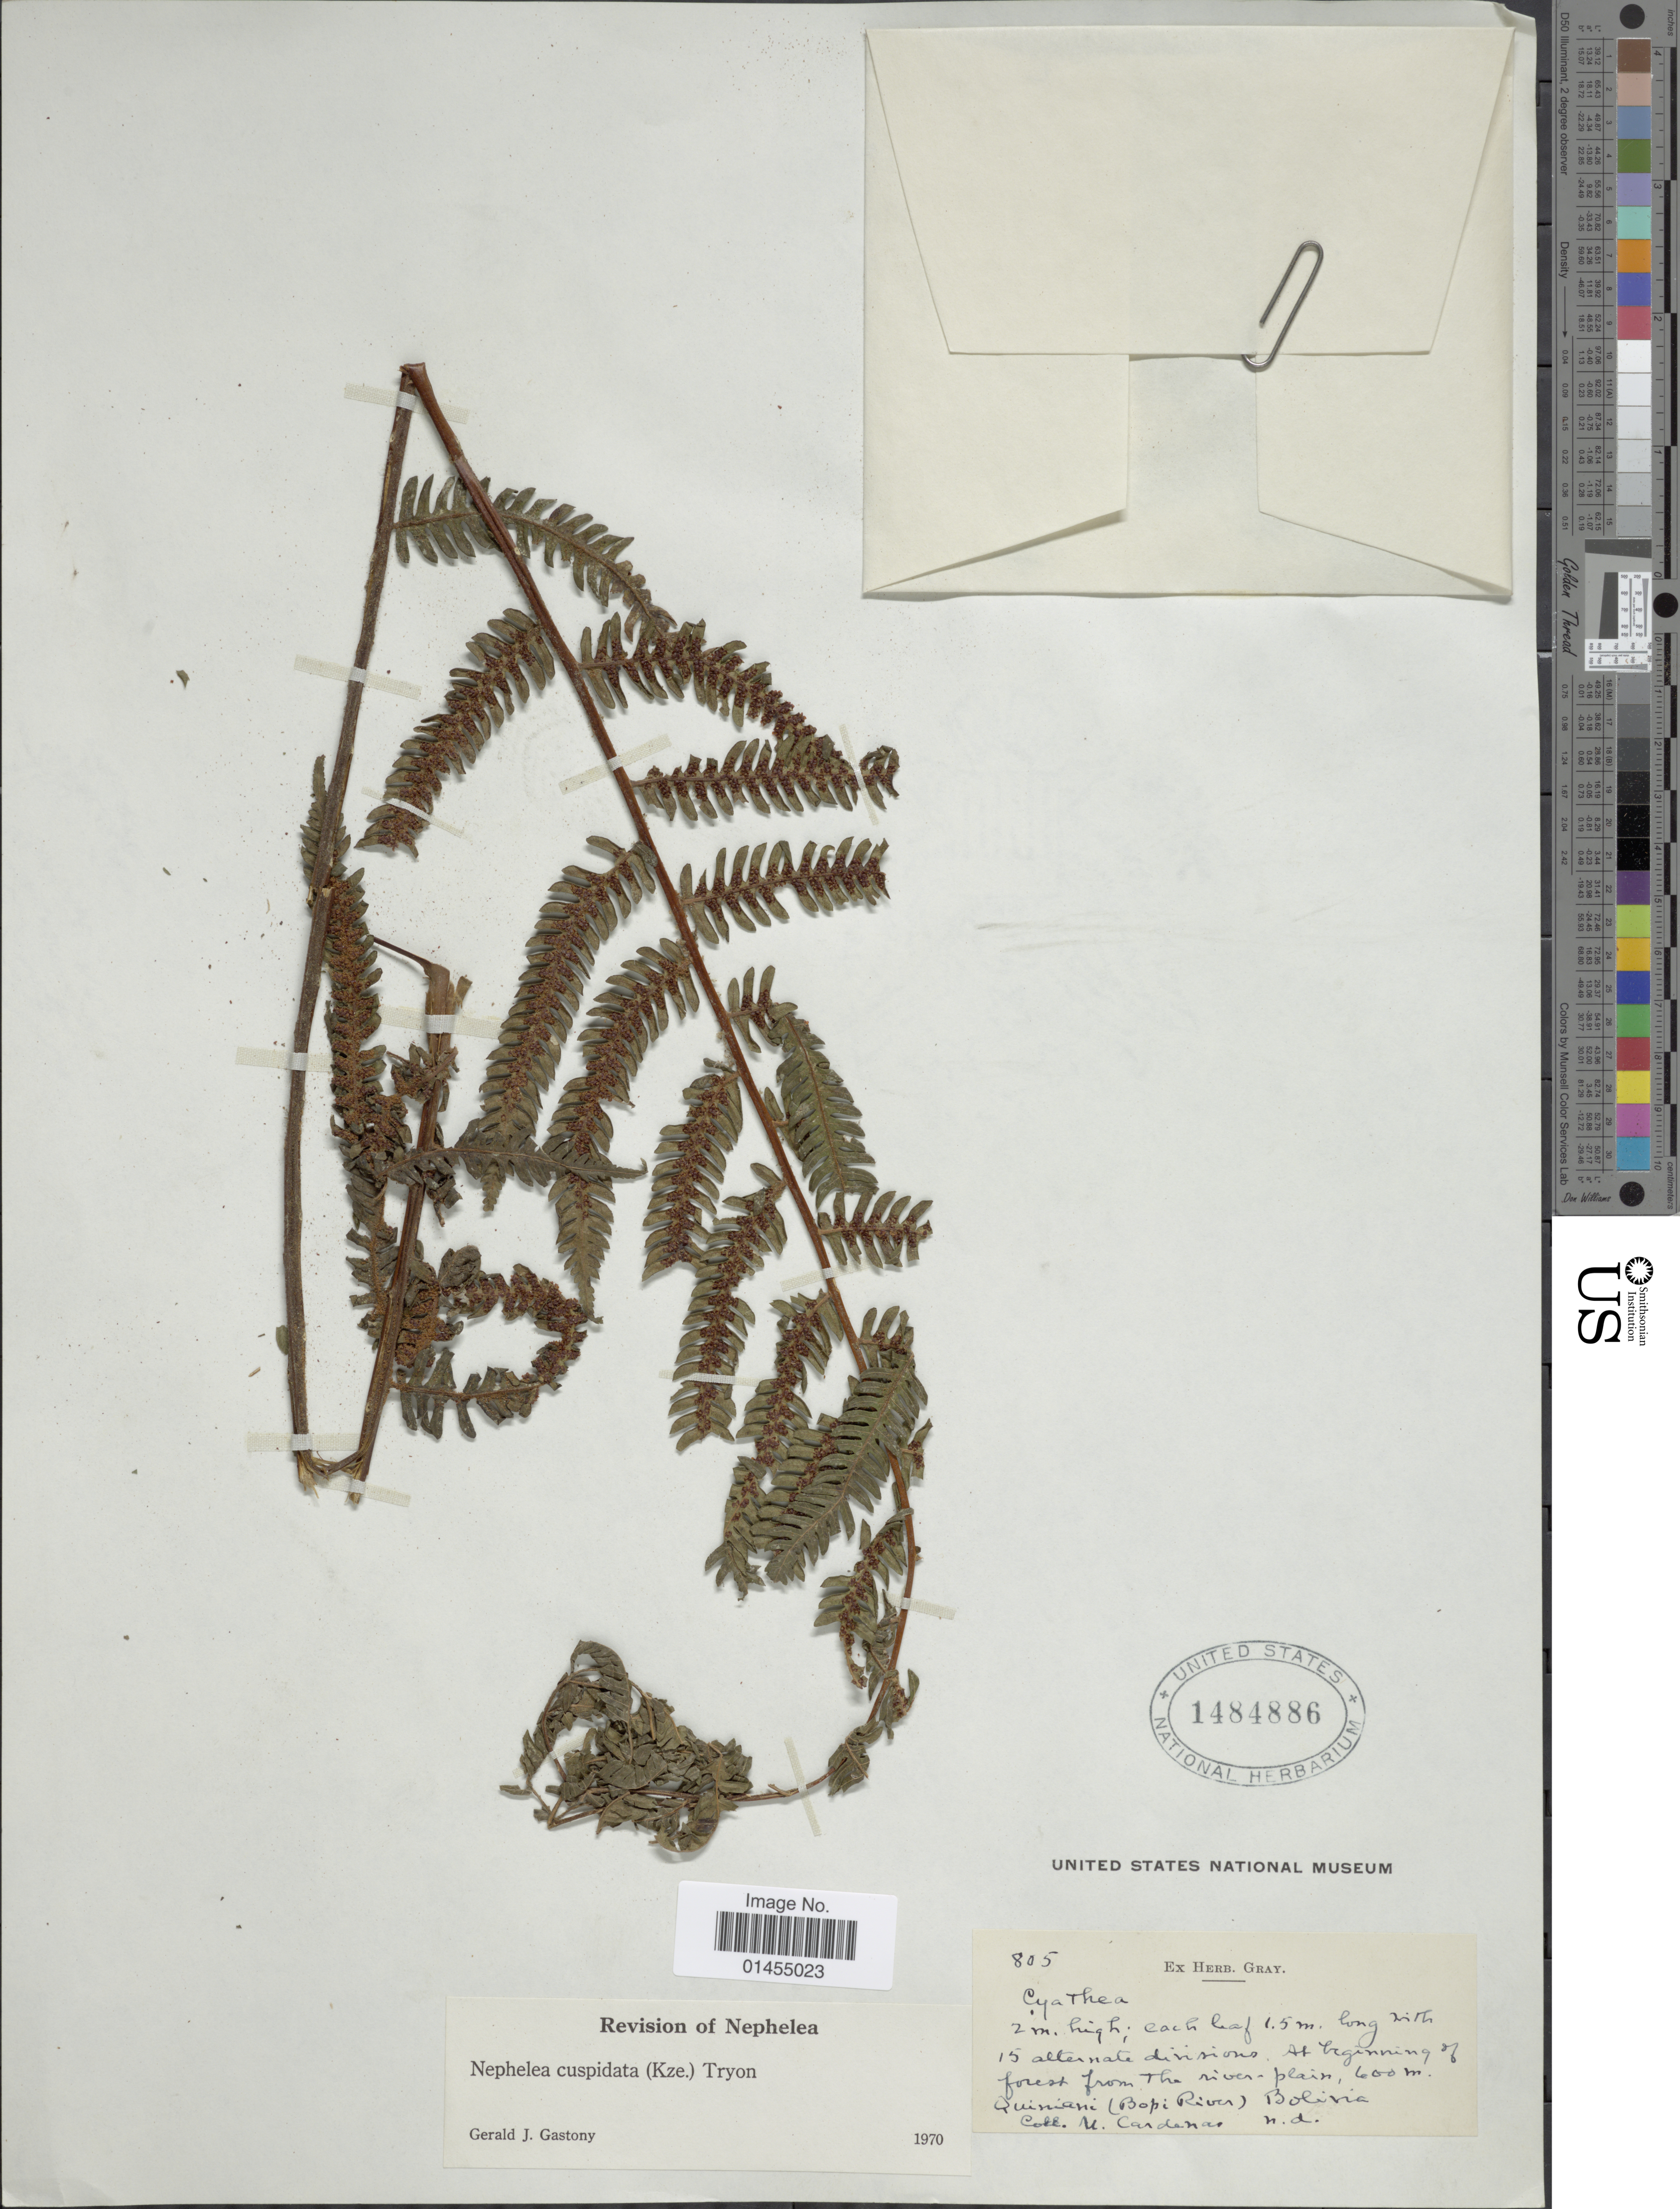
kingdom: Plantae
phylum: Tracheophyta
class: Polypodiopsida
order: Cyatheales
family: Cyatheaceae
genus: Alsophila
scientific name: Alsophila cuspidata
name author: (Kunze) D.S. Conant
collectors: M. Cárdenas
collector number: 805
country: Bolivia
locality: At beginning of forest from the river-plain. Quiniani (Bopi River)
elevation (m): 600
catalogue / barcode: US 1484886